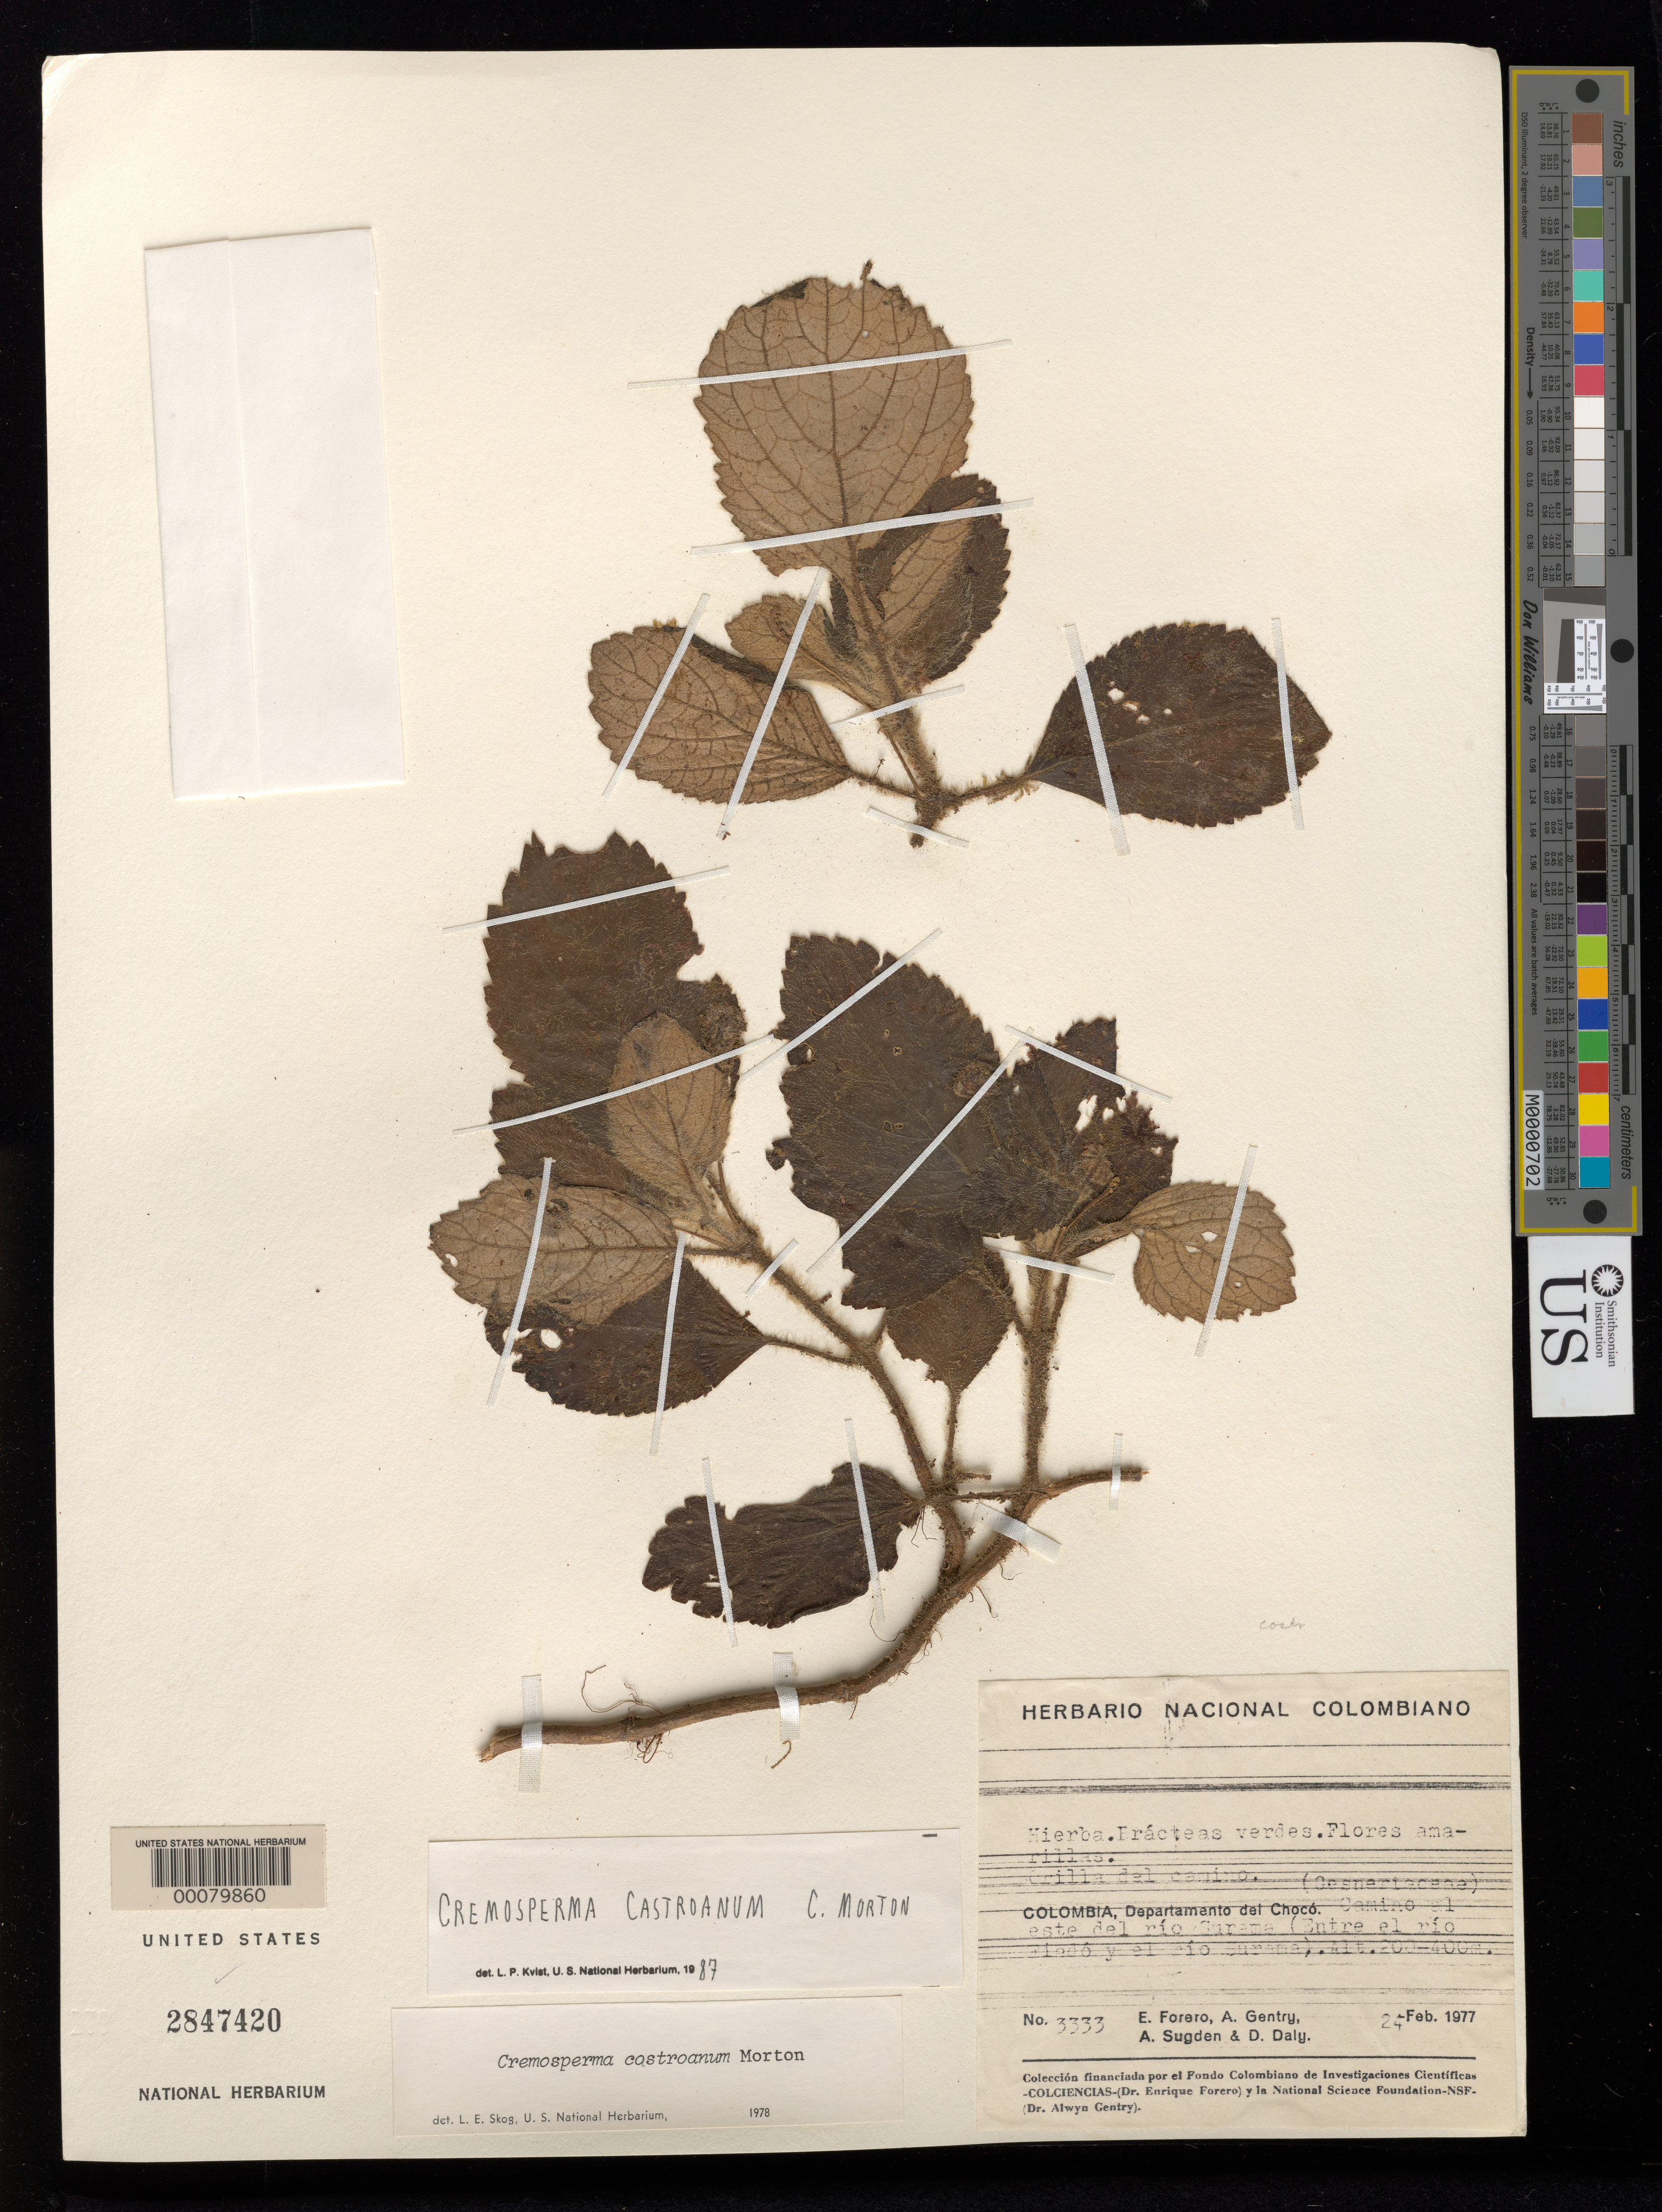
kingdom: Plantae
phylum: Tracheophyta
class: Magnoliopsida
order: Lamiales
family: Gesneriaceae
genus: Cremosperma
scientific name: Cremosperma castroanum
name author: C.V. Morton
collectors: E. Forero, A. H. Gentry, A. Sugden & D. C. Daly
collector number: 3333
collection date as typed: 24 Feb 1977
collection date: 1977-02-24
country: Colombia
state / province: Chocó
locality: Road E of Rio Surama (between Rio Fiado and Rio Surama)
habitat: Bordering the road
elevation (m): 200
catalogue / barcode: US 2847420